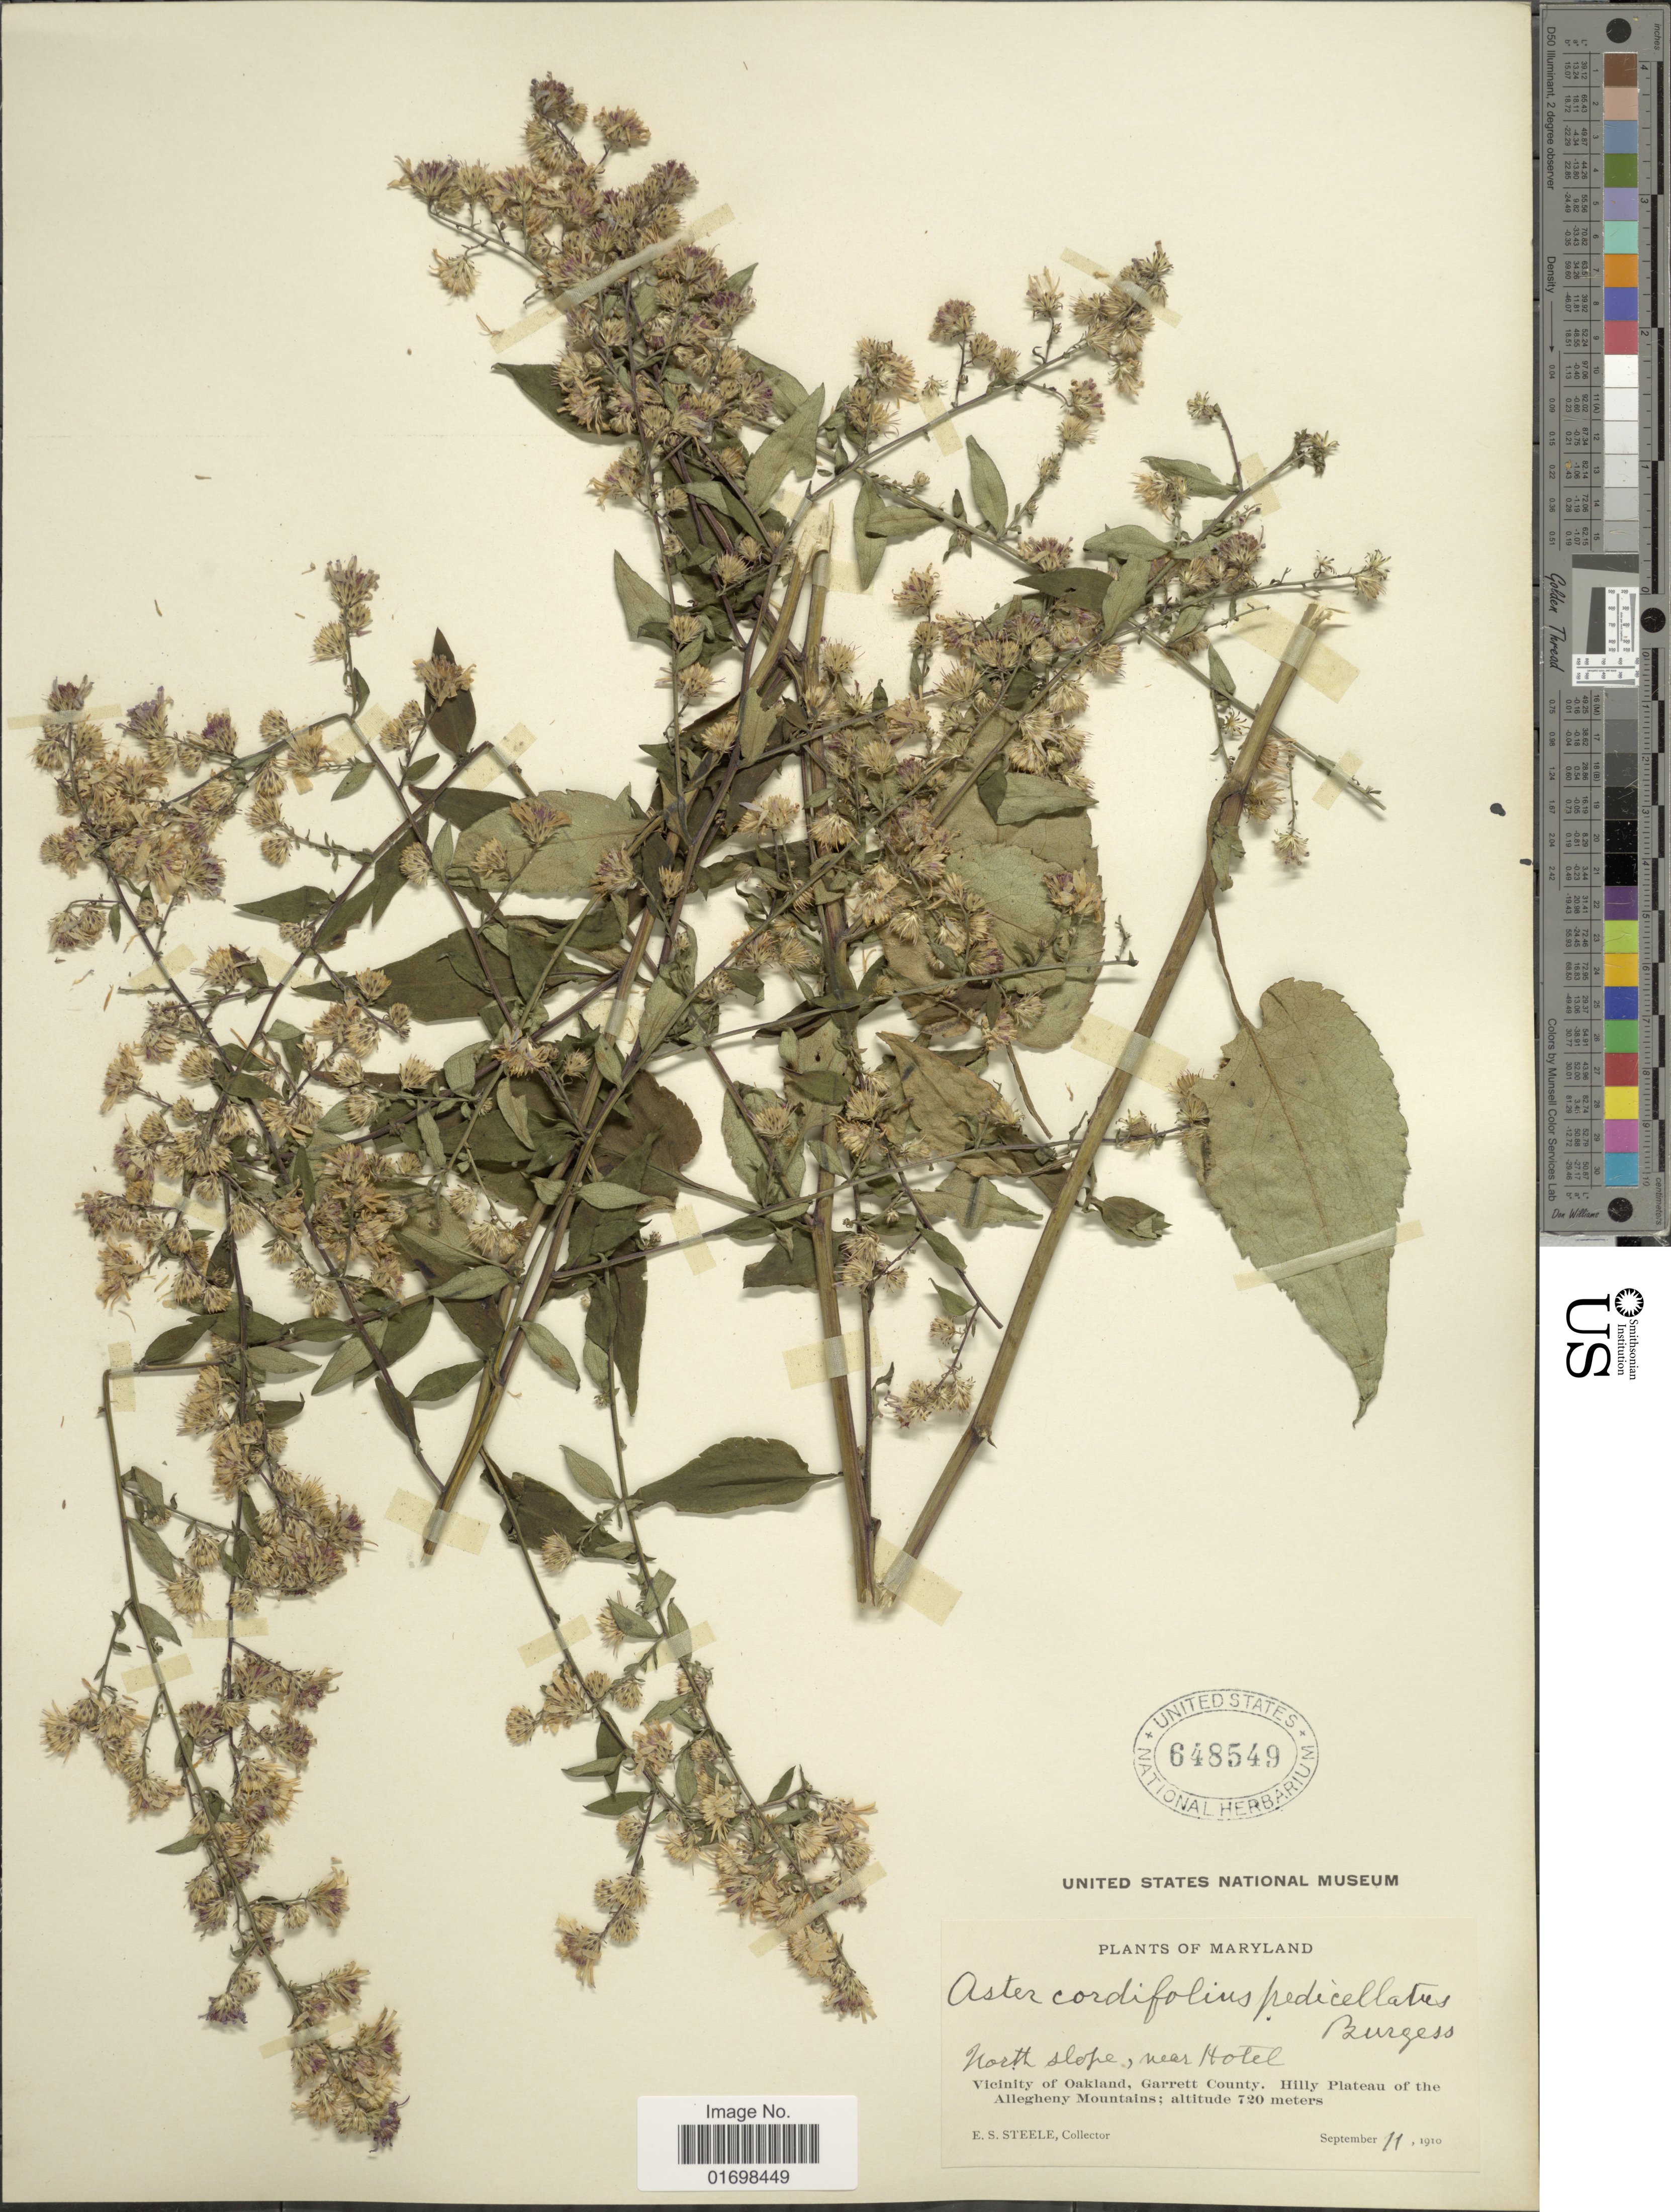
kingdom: Plantae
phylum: Tracheophyta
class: Magnoliopsida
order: Asterales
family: Asteraceae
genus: Symphyotrichum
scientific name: Symphyotrichum cordifolium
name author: (L.) G.L. Nesom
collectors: E. Steele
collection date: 1910-09-11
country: United States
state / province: Maryland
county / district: Garrett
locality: Maryland, North slope, near Hotel. Vicinity of Oakland, Garrett County, Hilly Plateau of the allgeheny Mountains.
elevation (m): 720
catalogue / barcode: US 648549